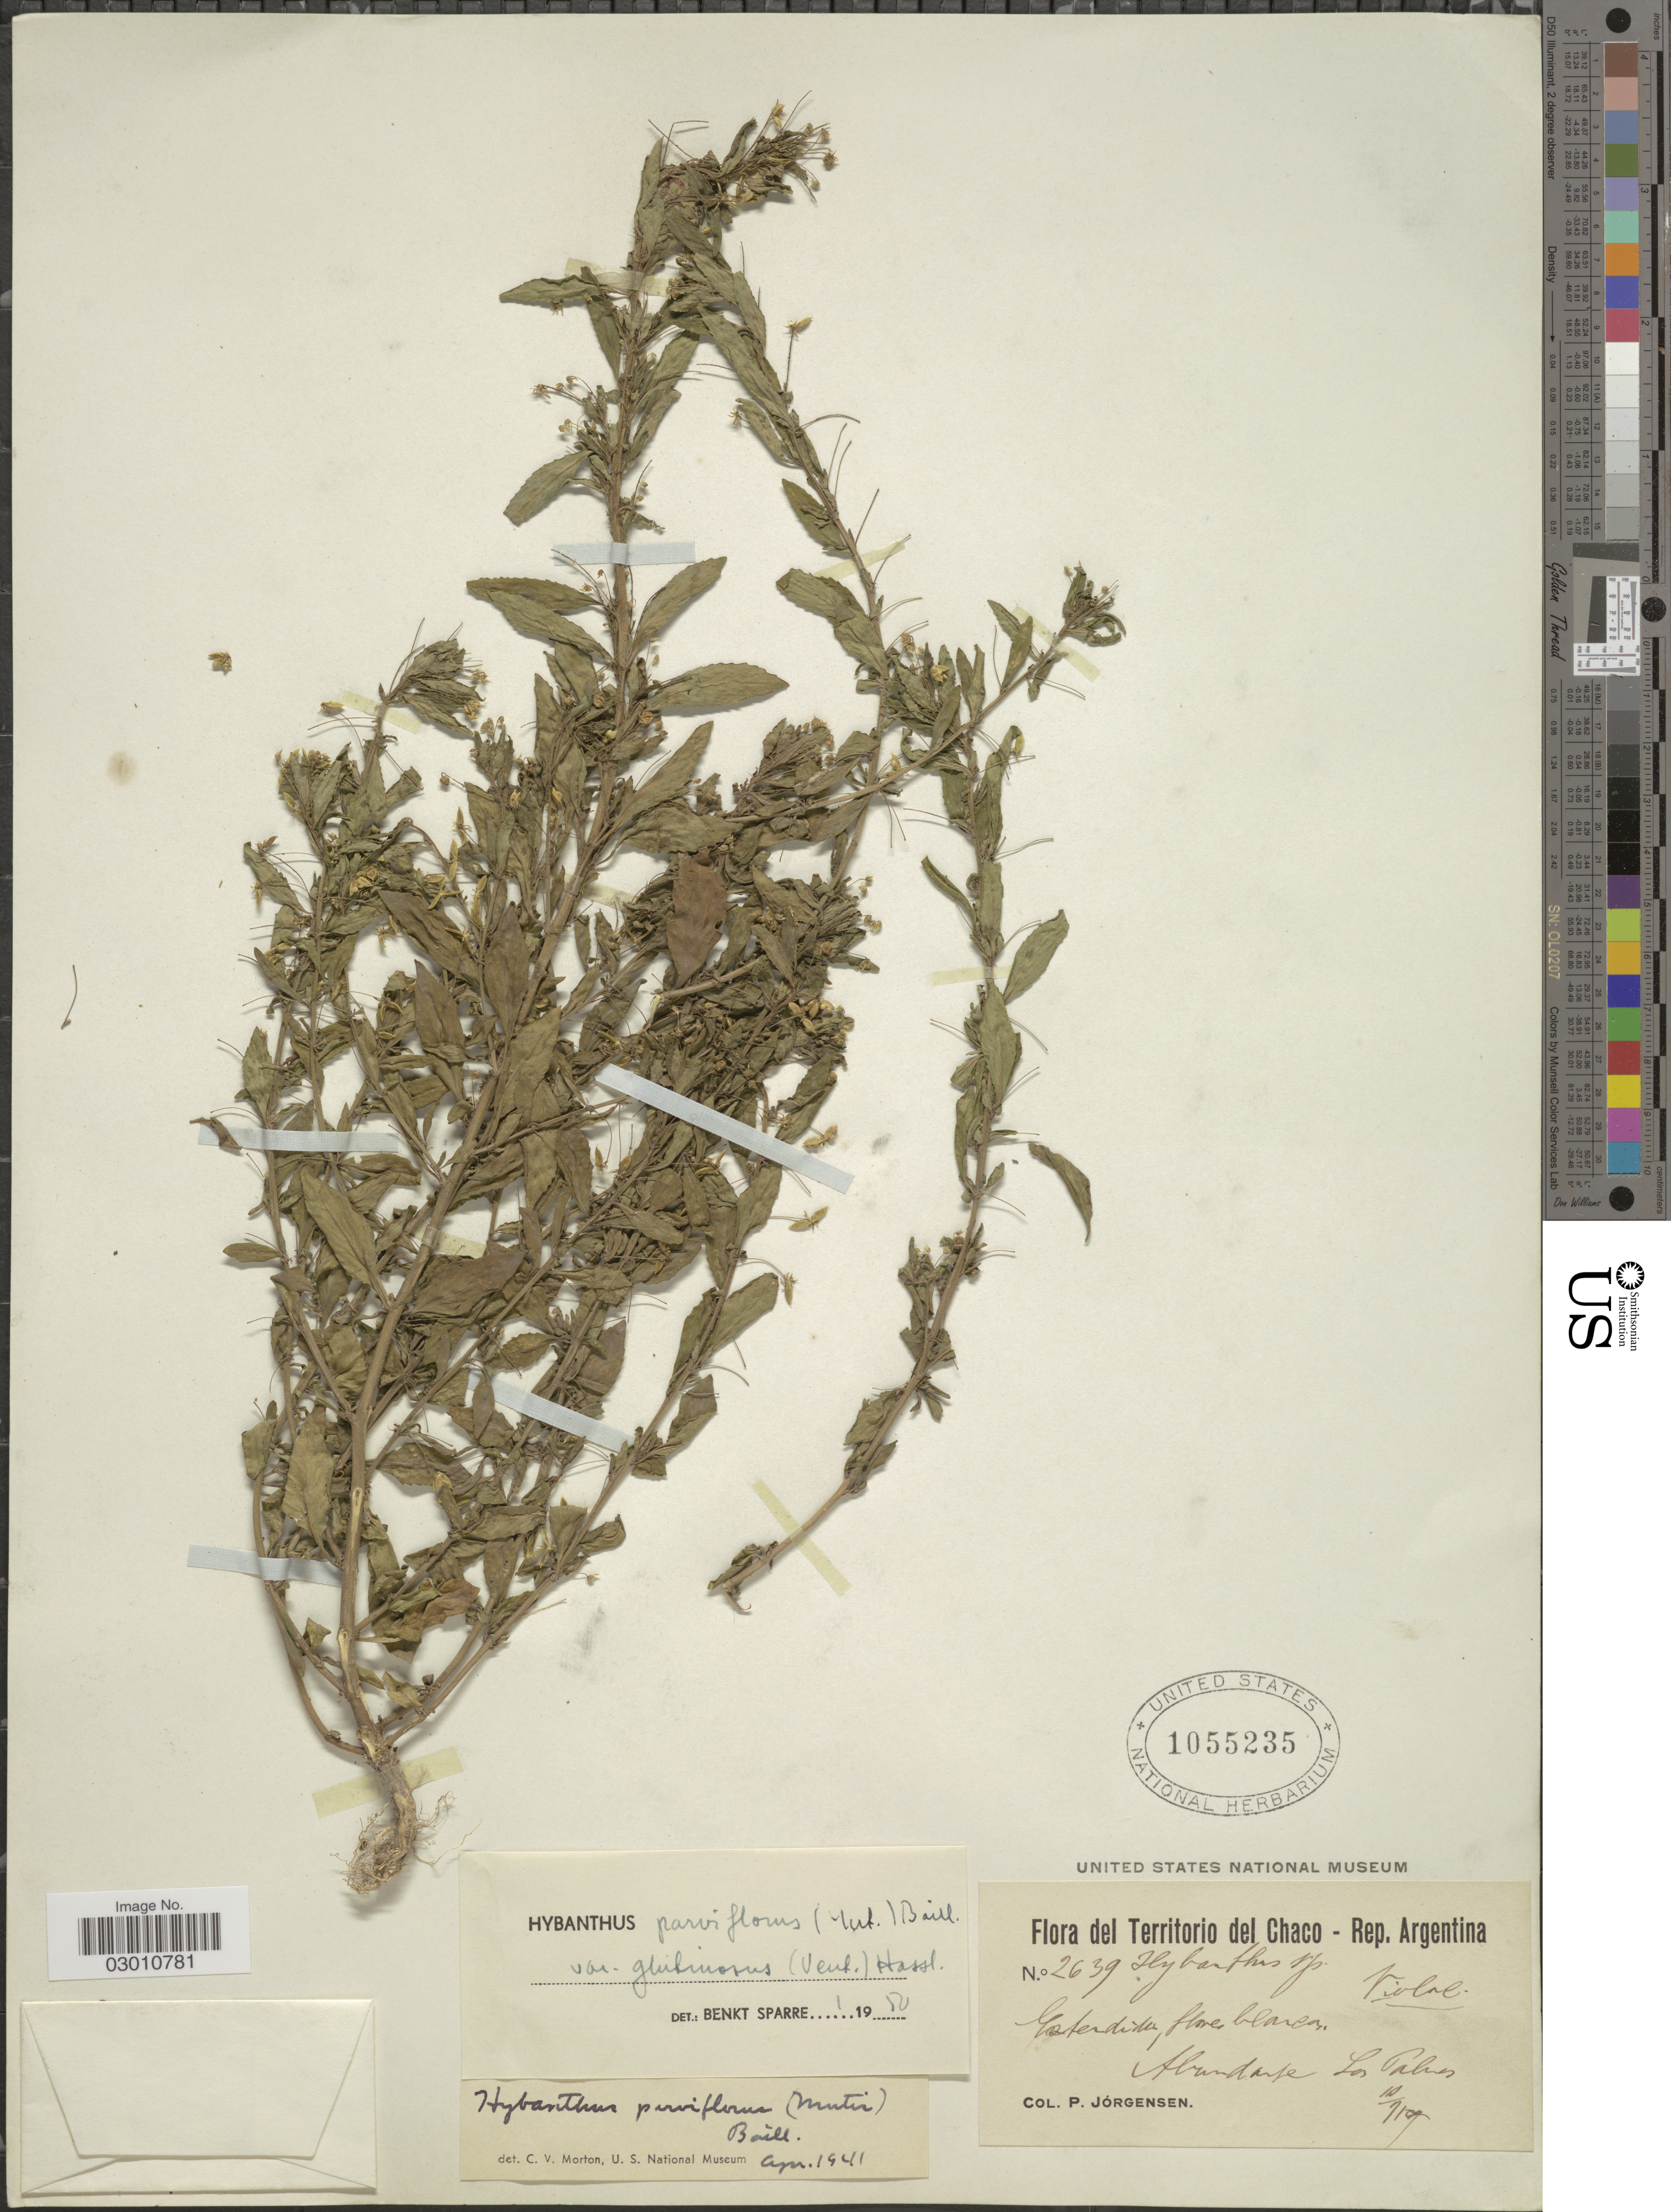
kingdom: Plantae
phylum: Tracheophyta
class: Magnoliopsida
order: Malpighiales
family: Violaceae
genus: Pombalia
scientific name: Pombalia parviflora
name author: (L. f.) Paula-Souza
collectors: P. Jörgensen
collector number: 2639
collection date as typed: Transcribed d/m/y: /10/71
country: Argentina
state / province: Chaco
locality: Del Territorio del Chaco- Rep. Argentina. Abundante Las Palmas.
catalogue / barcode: US 1055235